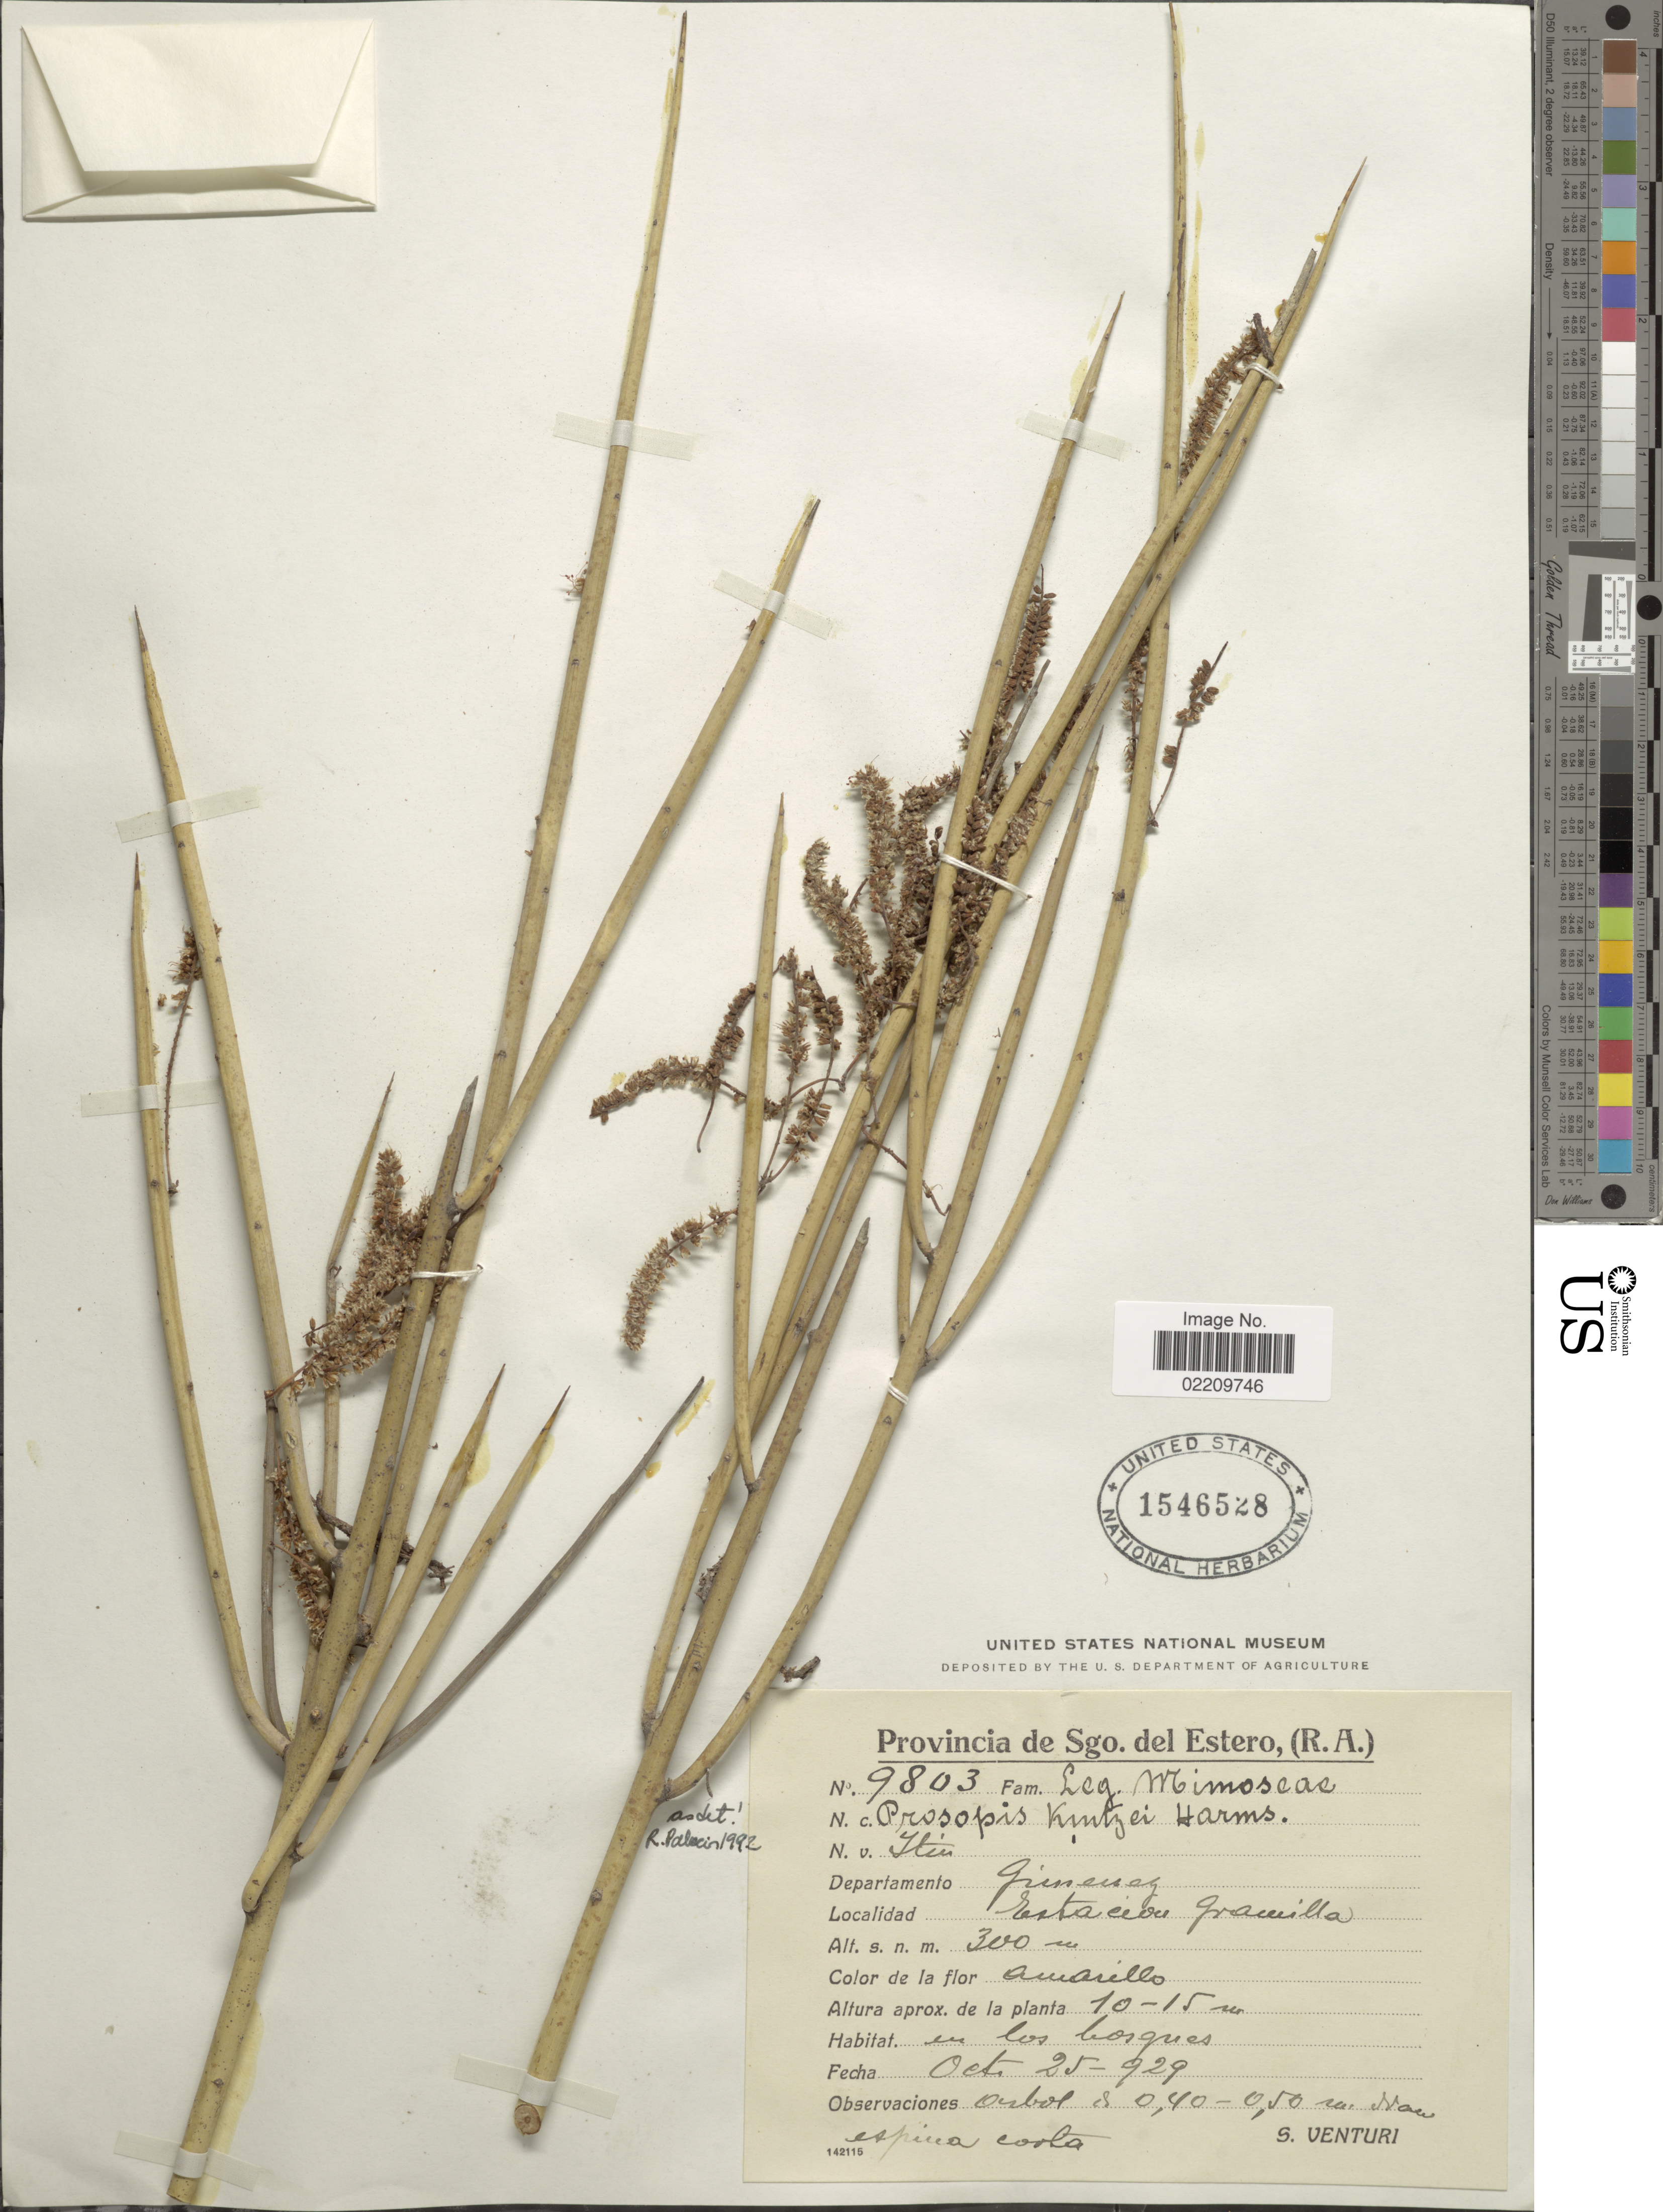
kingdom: Plantae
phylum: Tracheophyta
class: Magnoliopsida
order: Fabales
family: Fabaceae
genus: Neltuma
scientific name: Neltuma kuntzei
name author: (Harms ex Kuntze) C. E. Hughes & G.P. Lewis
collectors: S. Venturi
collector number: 9803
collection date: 1929-10-25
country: Argentina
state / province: Santiago del Estero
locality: Provincia de Sgo. del Estero, (R.A.). Departamento Jiménez, Estancia Gramilla.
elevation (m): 300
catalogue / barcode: US 1546528